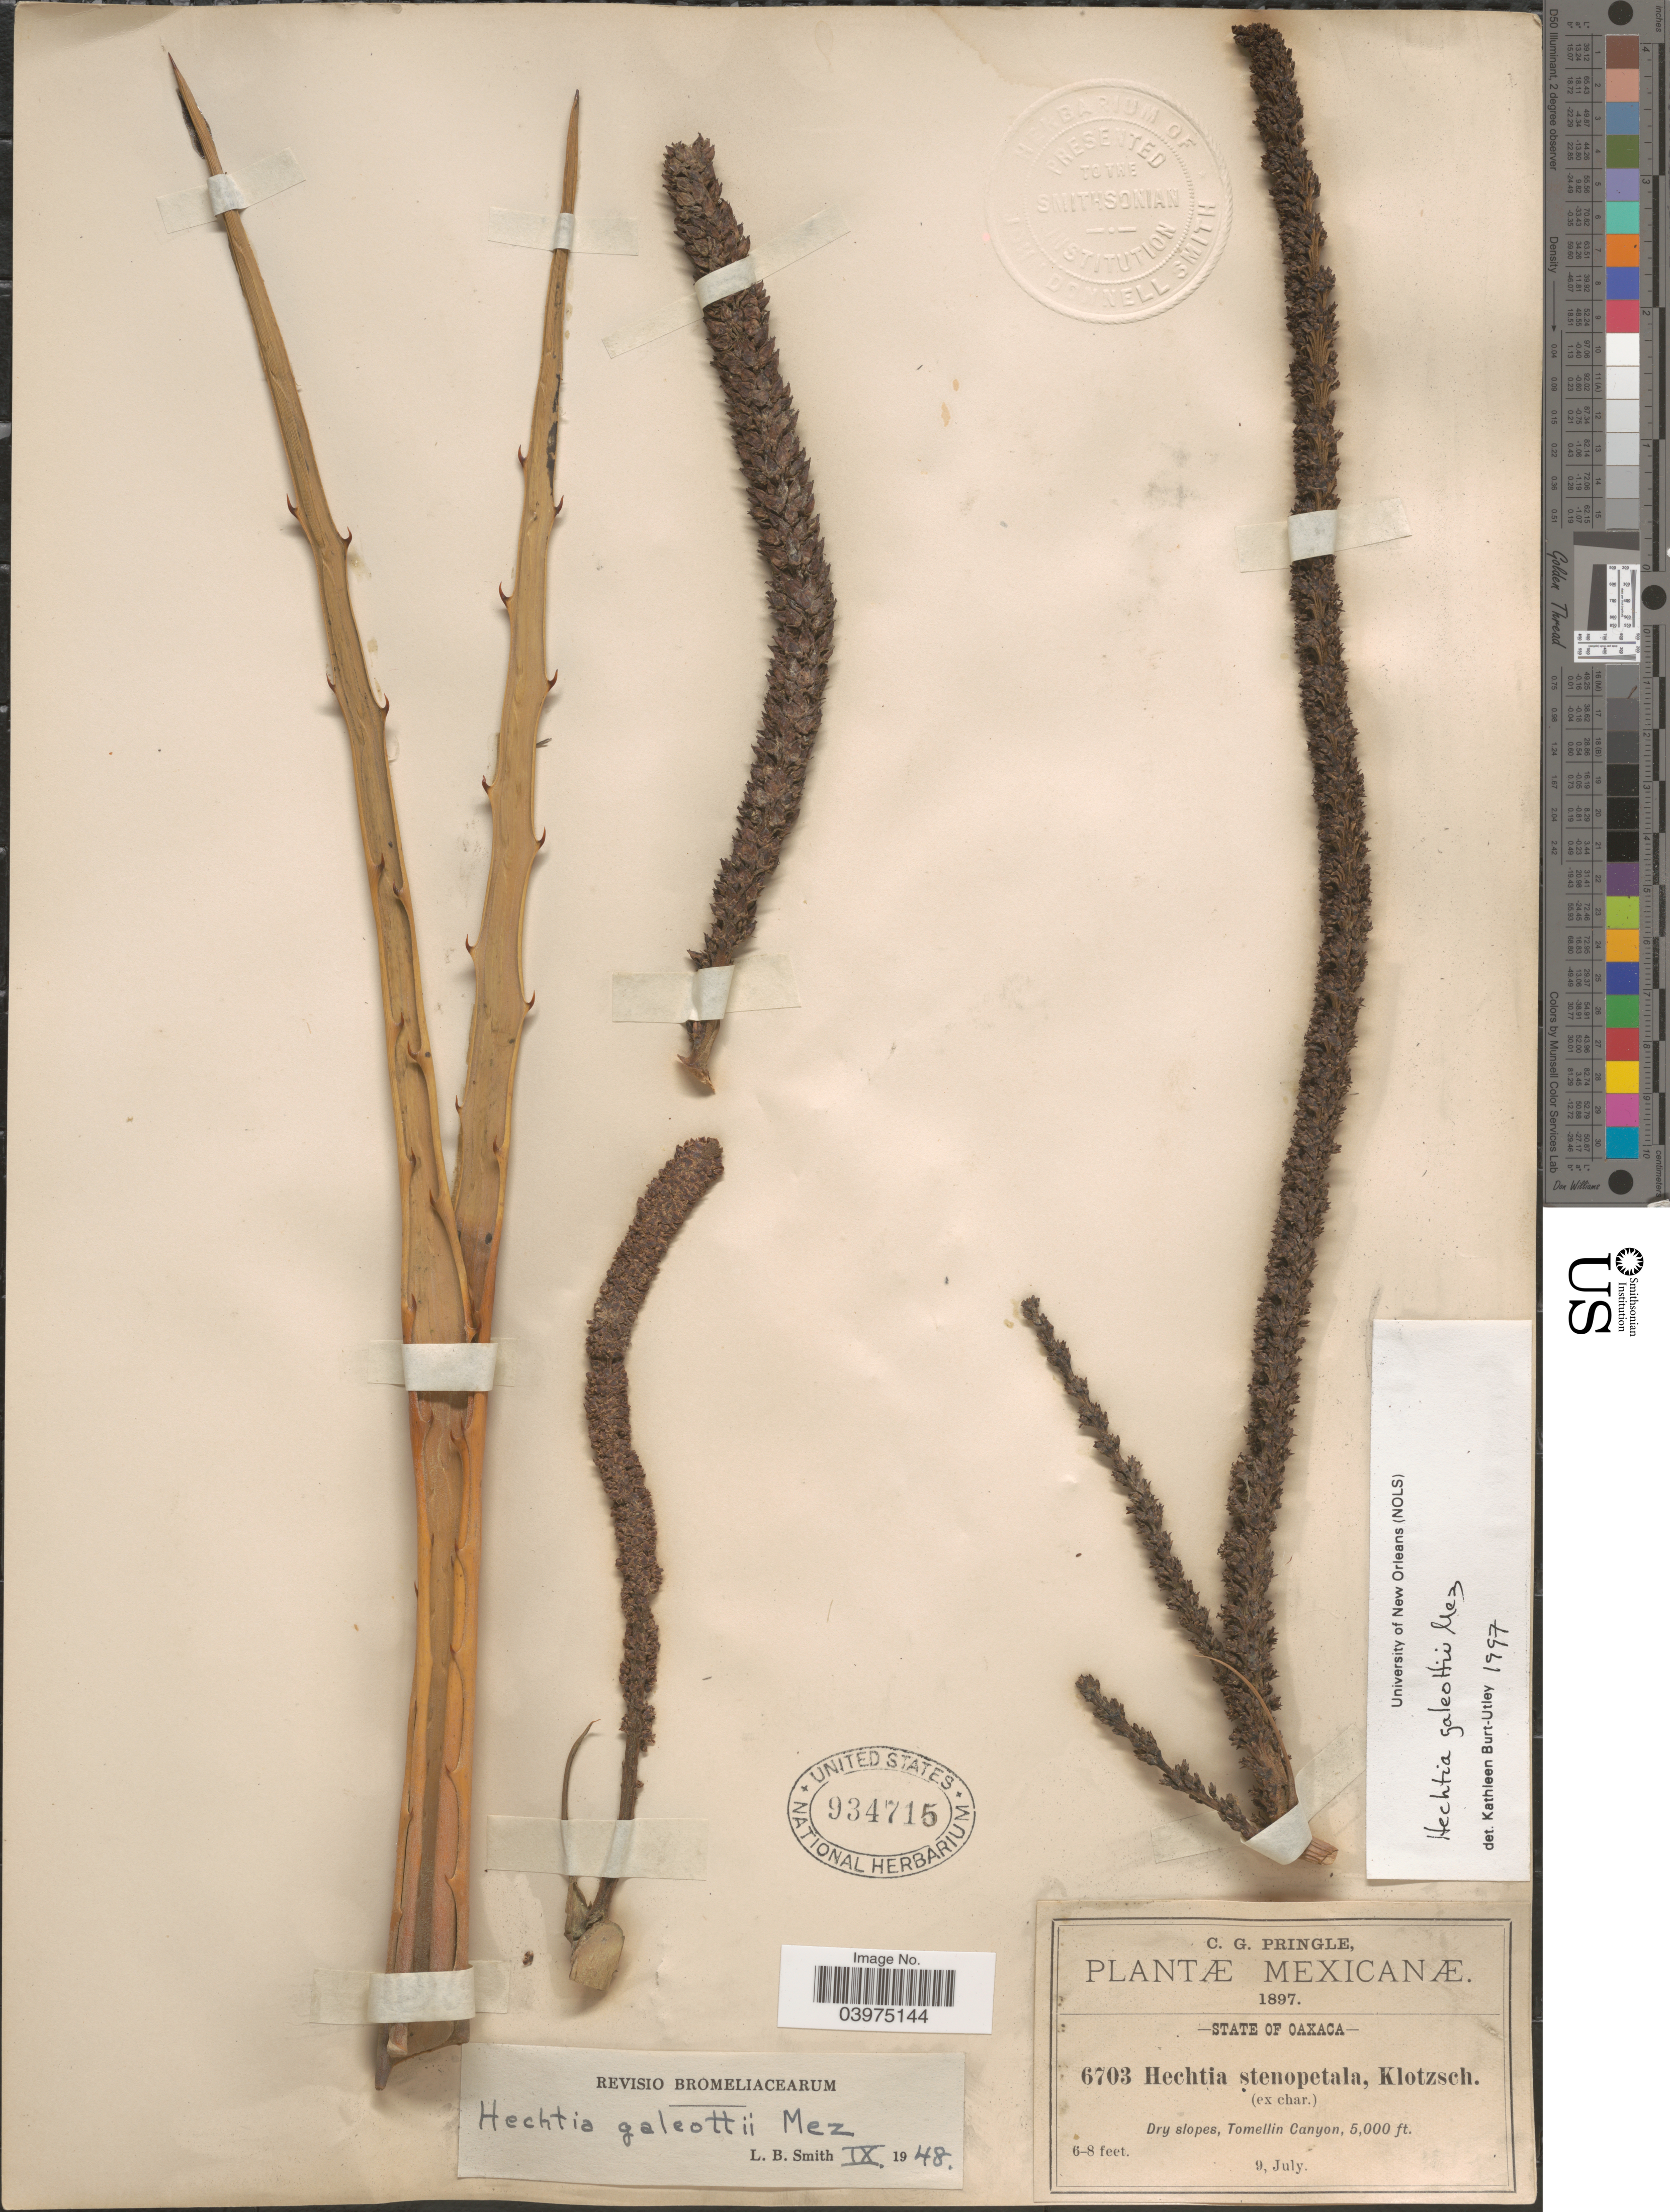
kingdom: Plantae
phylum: Tracheophyta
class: Liliopsida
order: Poales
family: Bromeliaceae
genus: Hechtia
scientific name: Hechtia galeottii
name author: Mez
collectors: C. G. Pringle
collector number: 6703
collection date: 1897-07-09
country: Mexico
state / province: Oaxaca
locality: Tomellin Canyon.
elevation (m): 1524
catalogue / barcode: US 934715